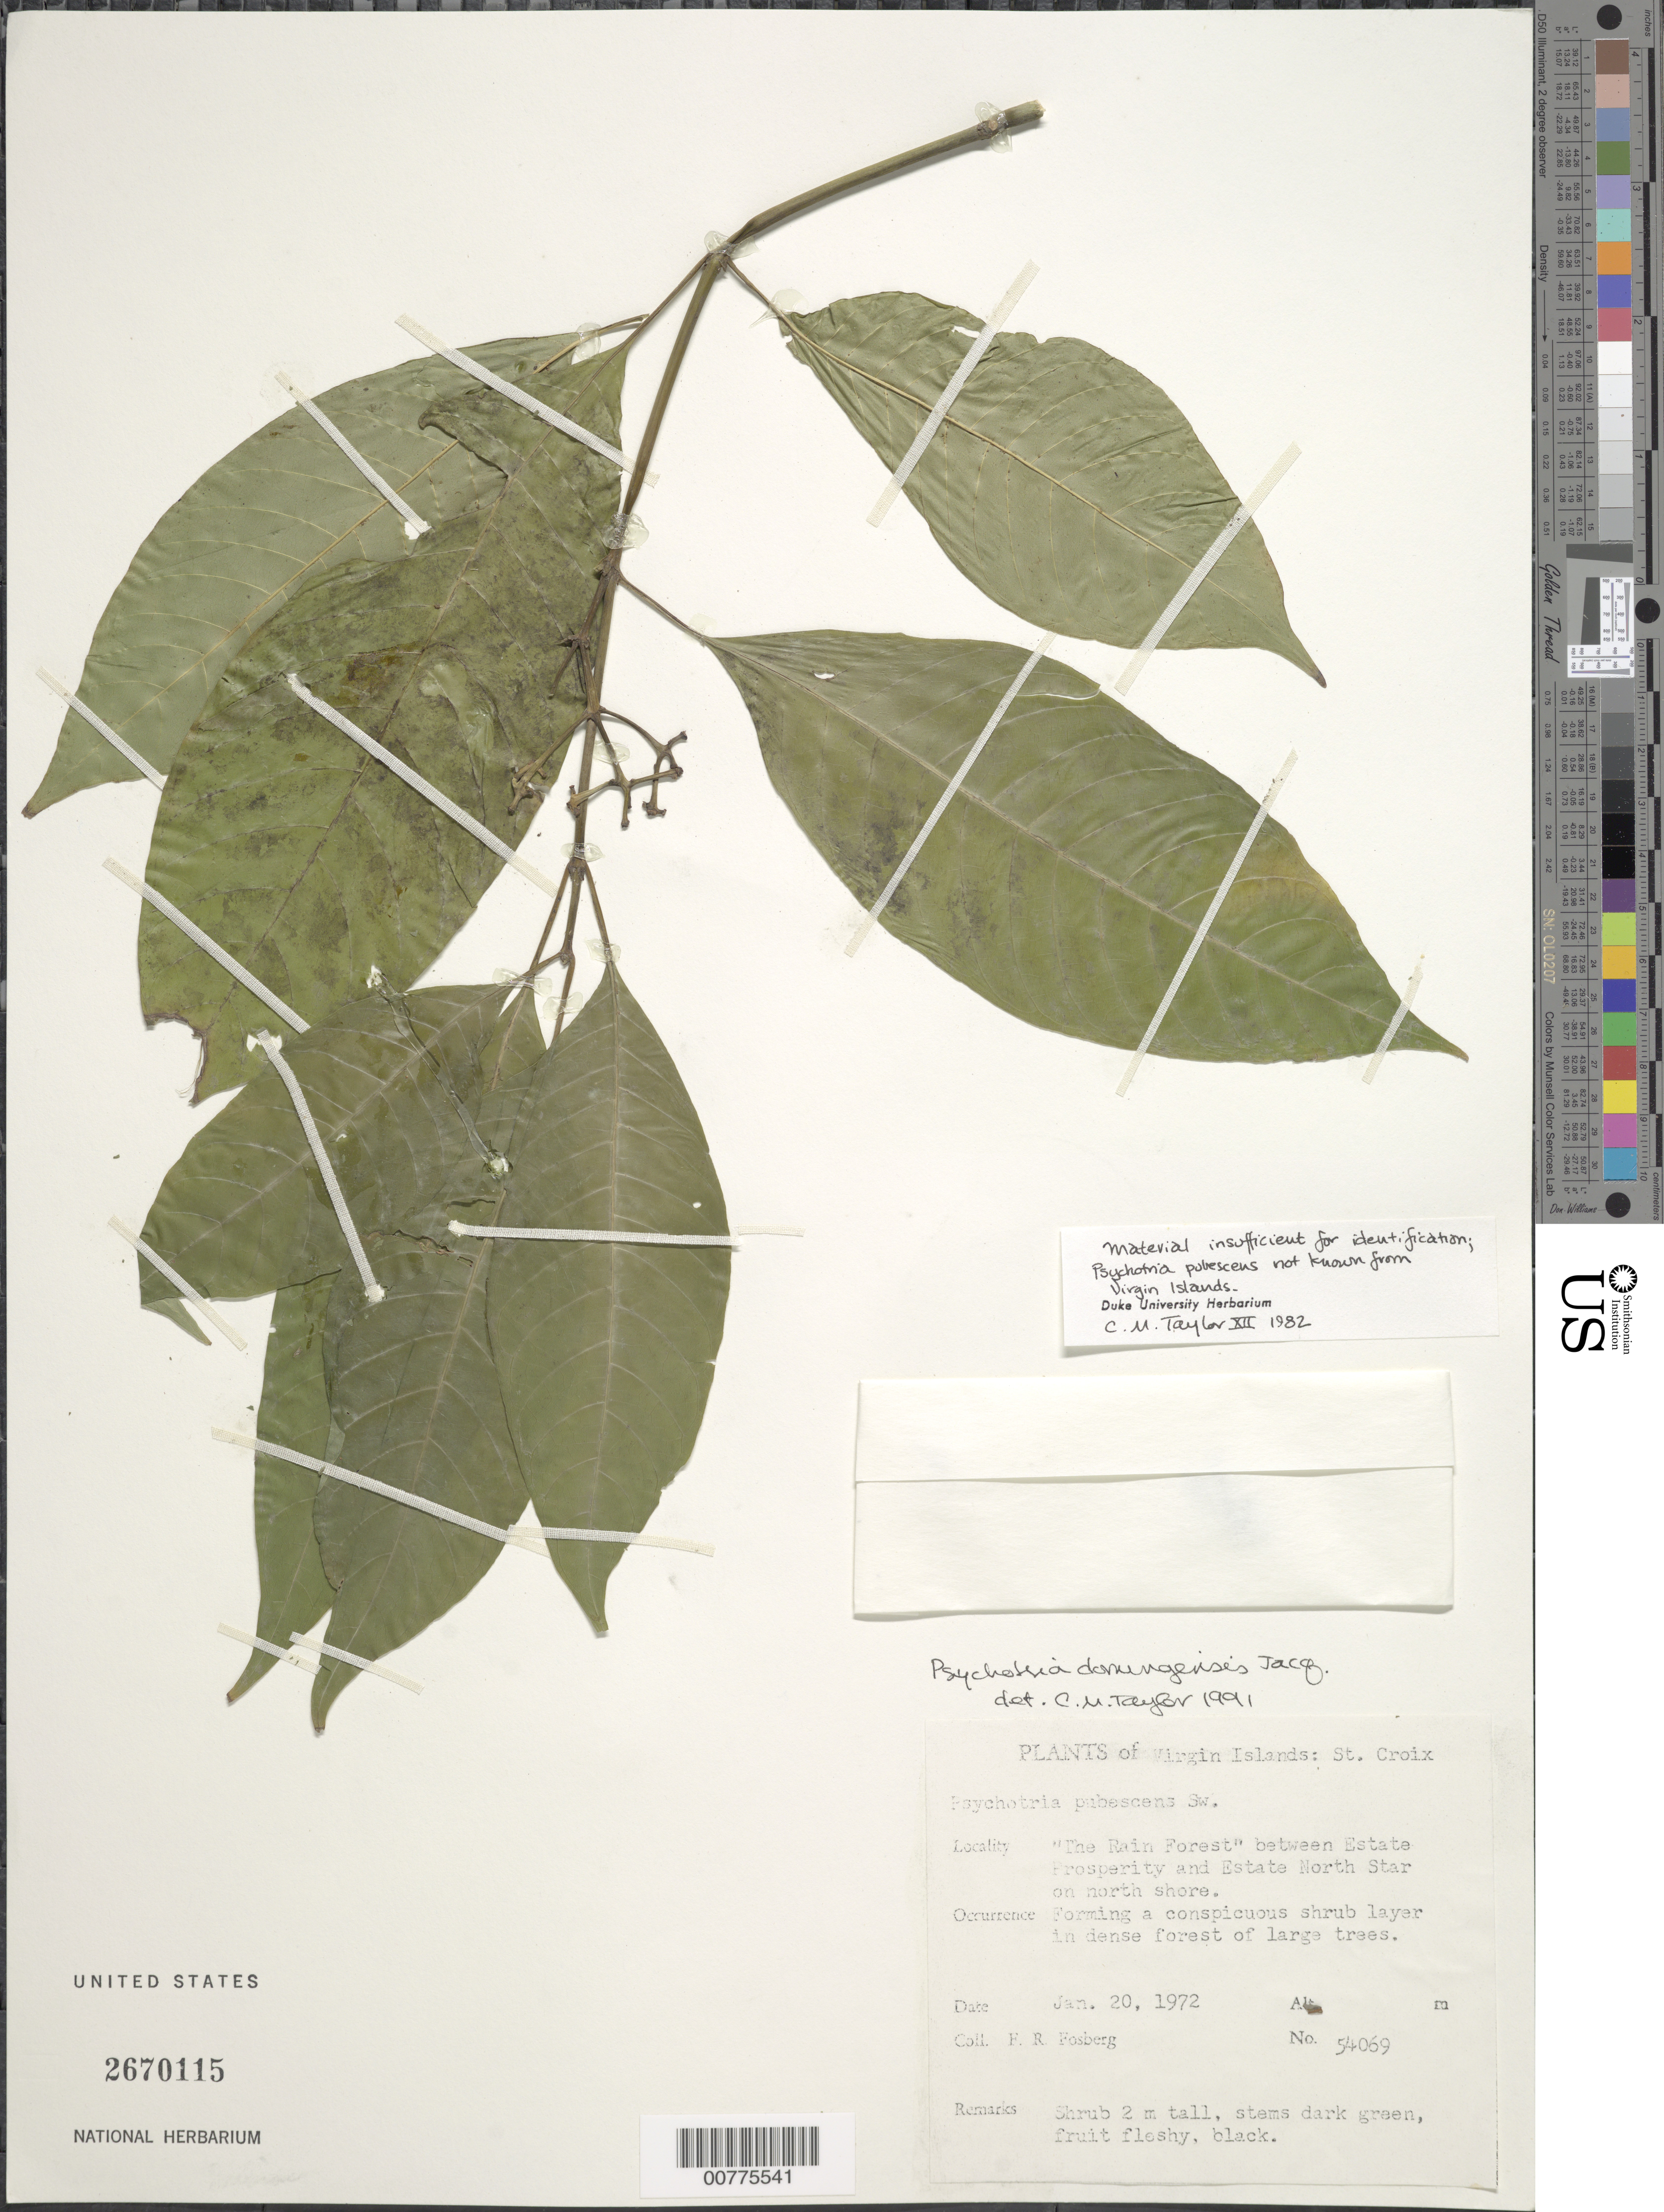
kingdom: Plantae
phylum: Tracheophyta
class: Magnoliopsida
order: Gentianales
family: Rubiaceae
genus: Psychotria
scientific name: Psychotria domingensis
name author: Jacq.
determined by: Taylor, Charlotte M.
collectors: F. R. Fosberg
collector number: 54069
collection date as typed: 20 Jan 1972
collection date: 1972-01-20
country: U.S. Virgin Islands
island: St. Croix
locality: The Rain Forest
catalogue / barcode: US 2670115